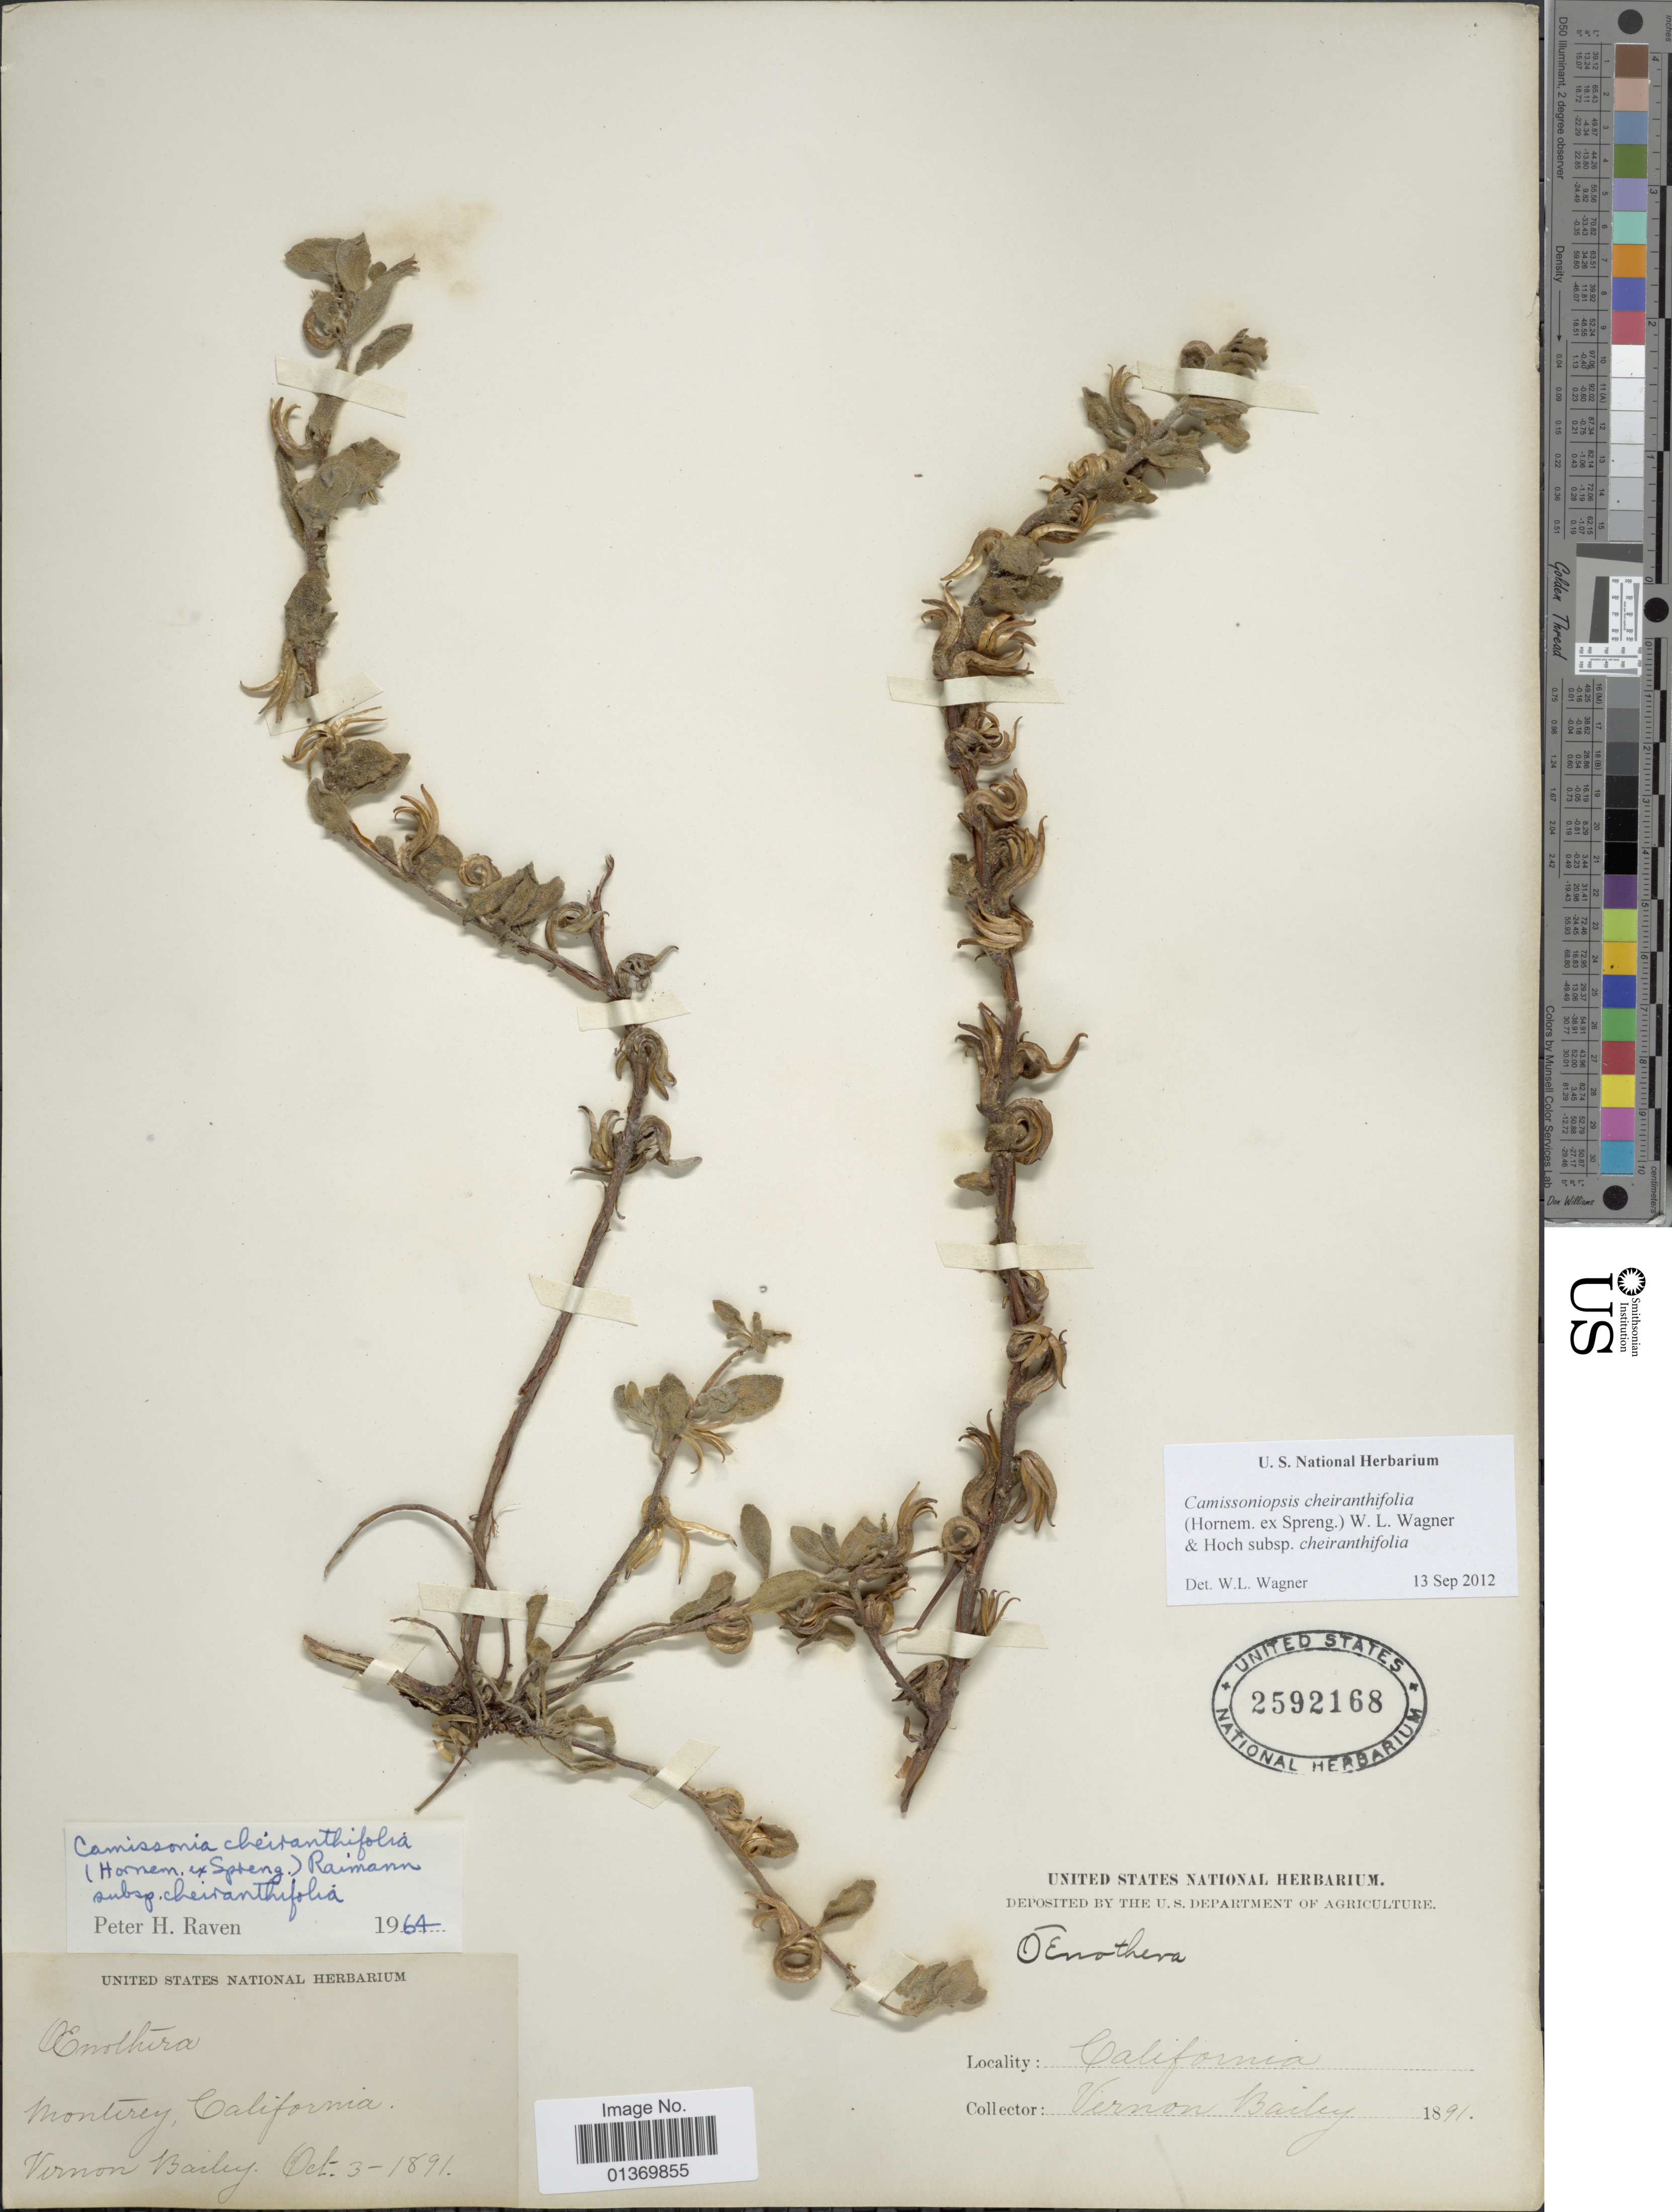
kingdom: Plantae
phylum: Tracheophyta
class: Magnoliopsida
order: Myrtales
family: Onagraceae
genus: Camissoniopsis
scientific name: Camissoniopsis cheiranthifolia subsp. cheiranthifolia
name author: (Hornem. ex Spreng.) W.L. Wagner & Hoch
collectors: V. O. Bailey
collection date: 1891-10-03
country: United States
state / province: California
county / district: Monterey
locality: Monterey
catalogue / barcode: US 2592168